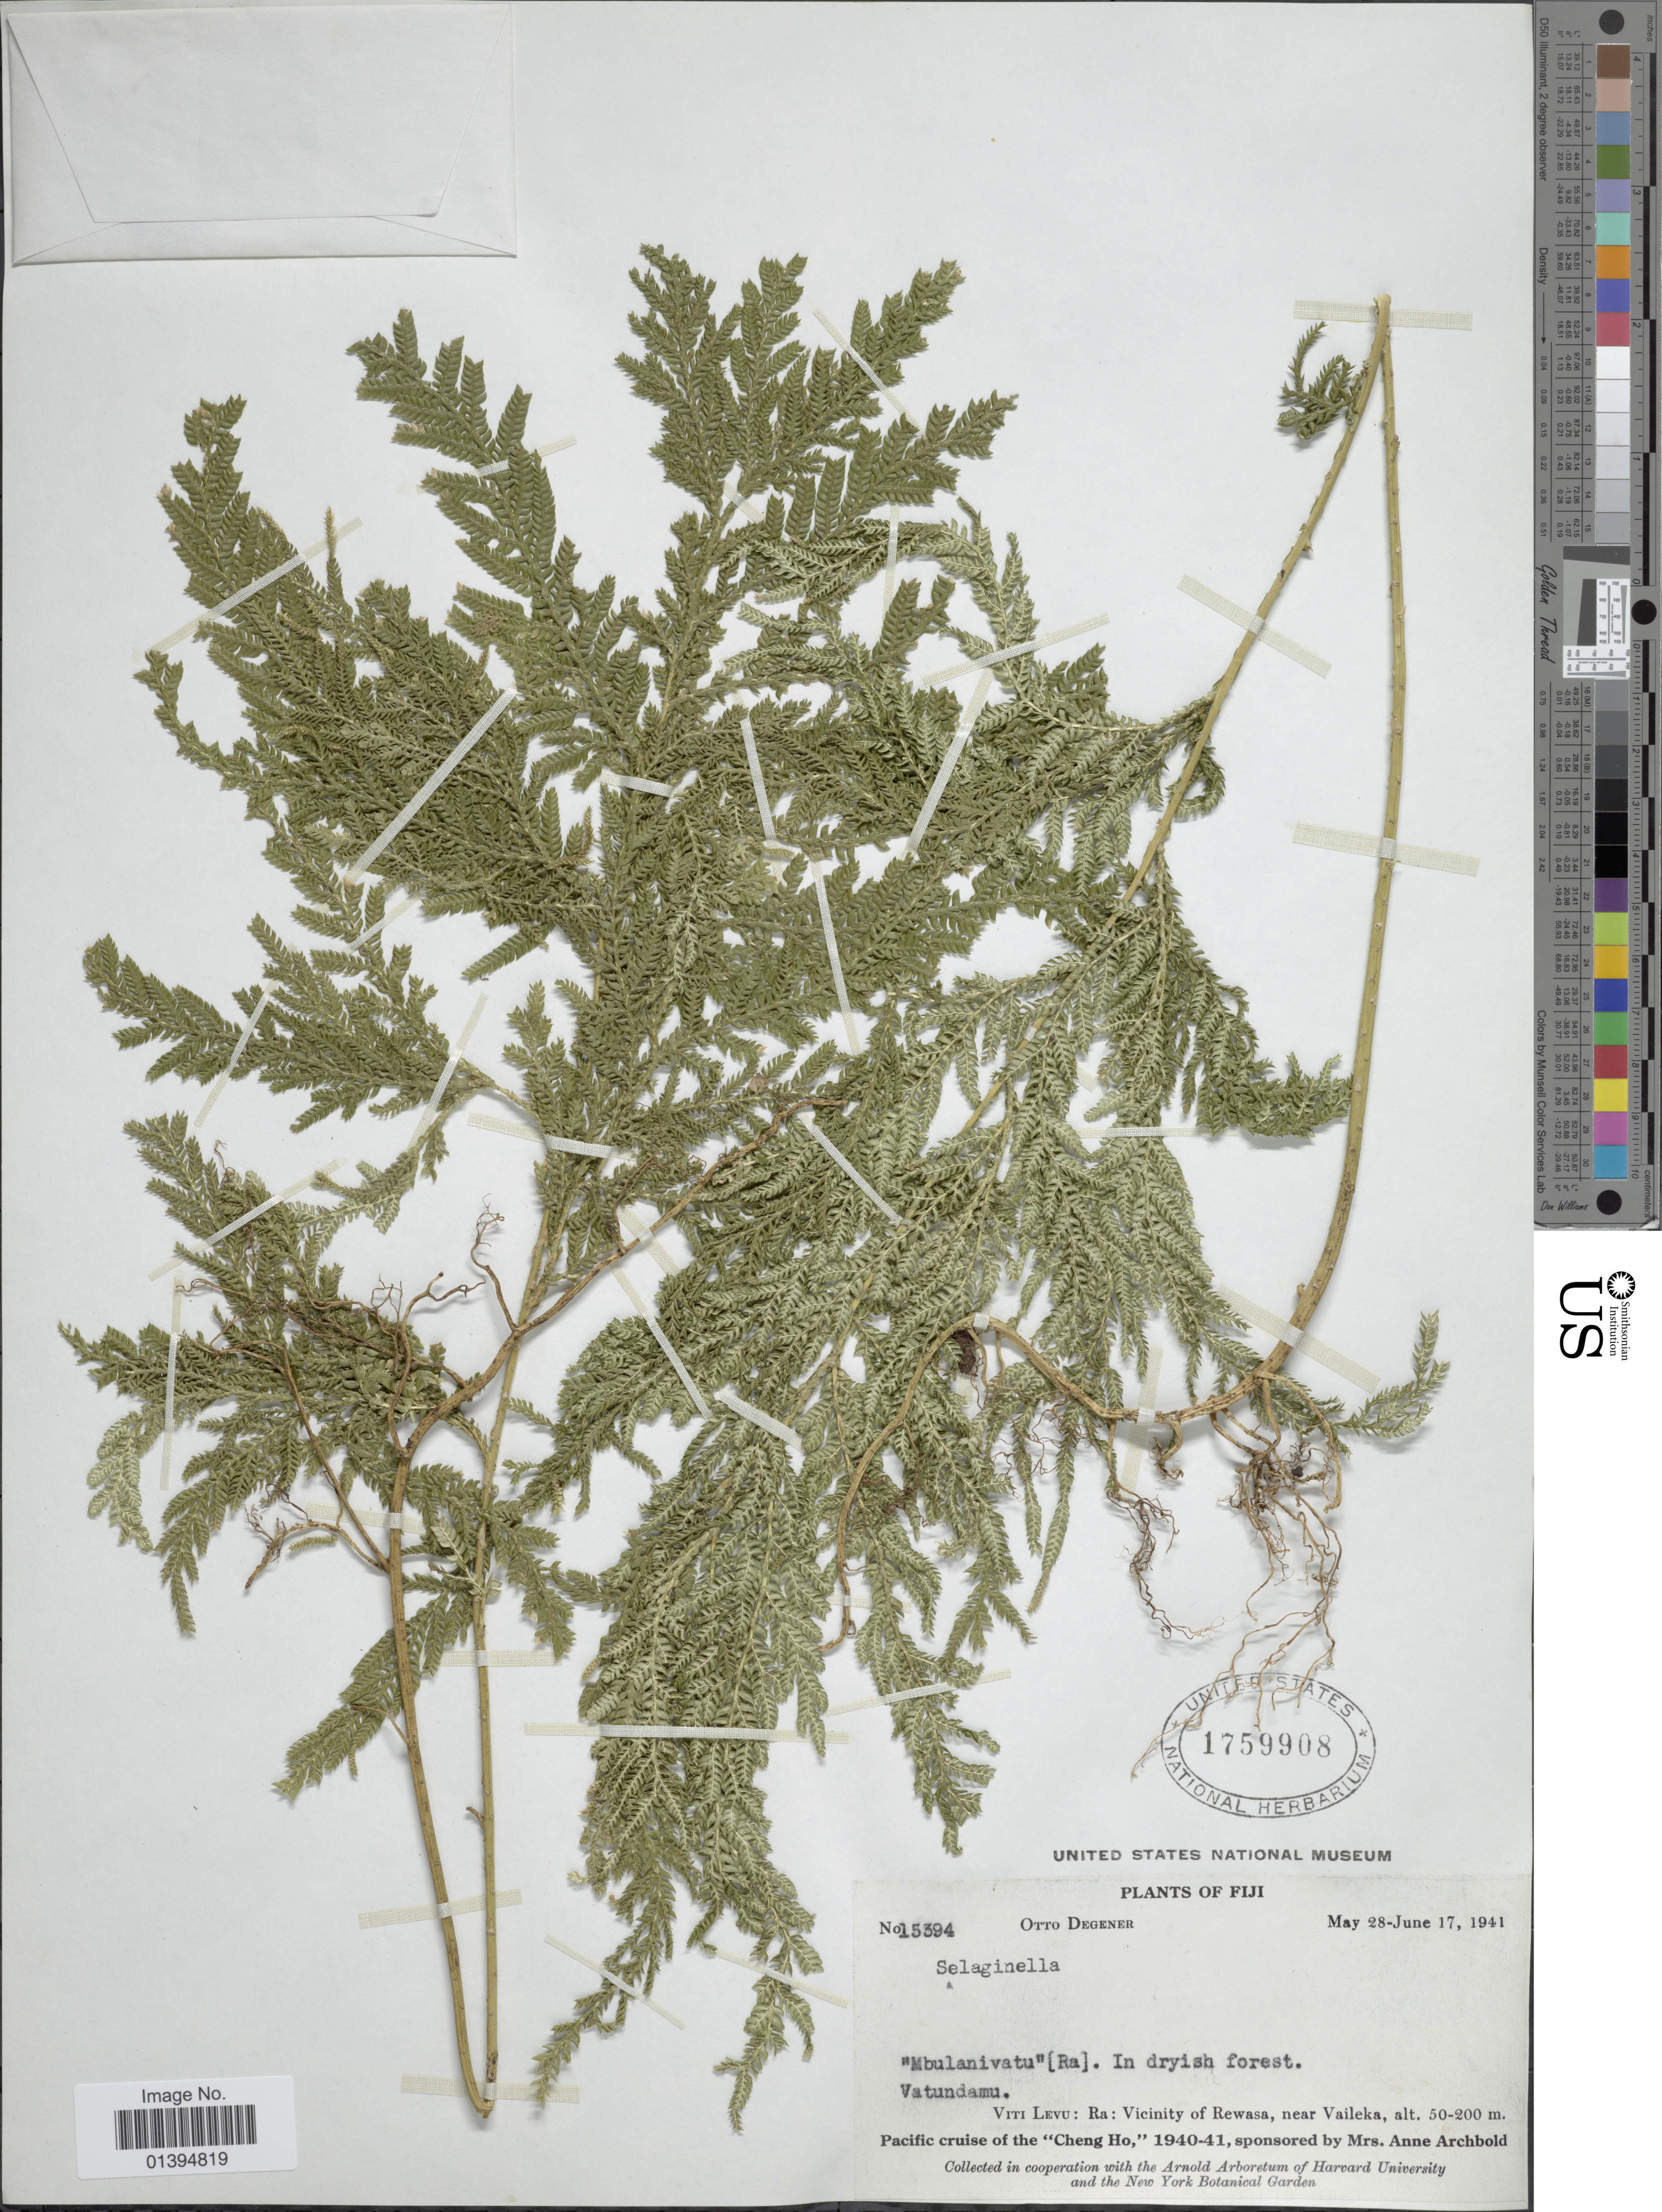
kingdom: Plantae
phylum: Tracheophyta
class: Lycopodiopsida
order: Selaginellales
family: Selaginellaceae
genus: Selaginella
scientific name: Selaginella sp.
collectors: O. Degener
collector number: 15394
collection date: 1941-05-28/1941-06-17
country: Fiji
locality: Viti Levu: Ra: vicinity of Rewasa, near Vaileka, Vatundamu.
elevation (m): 50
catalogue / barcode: US 1759908